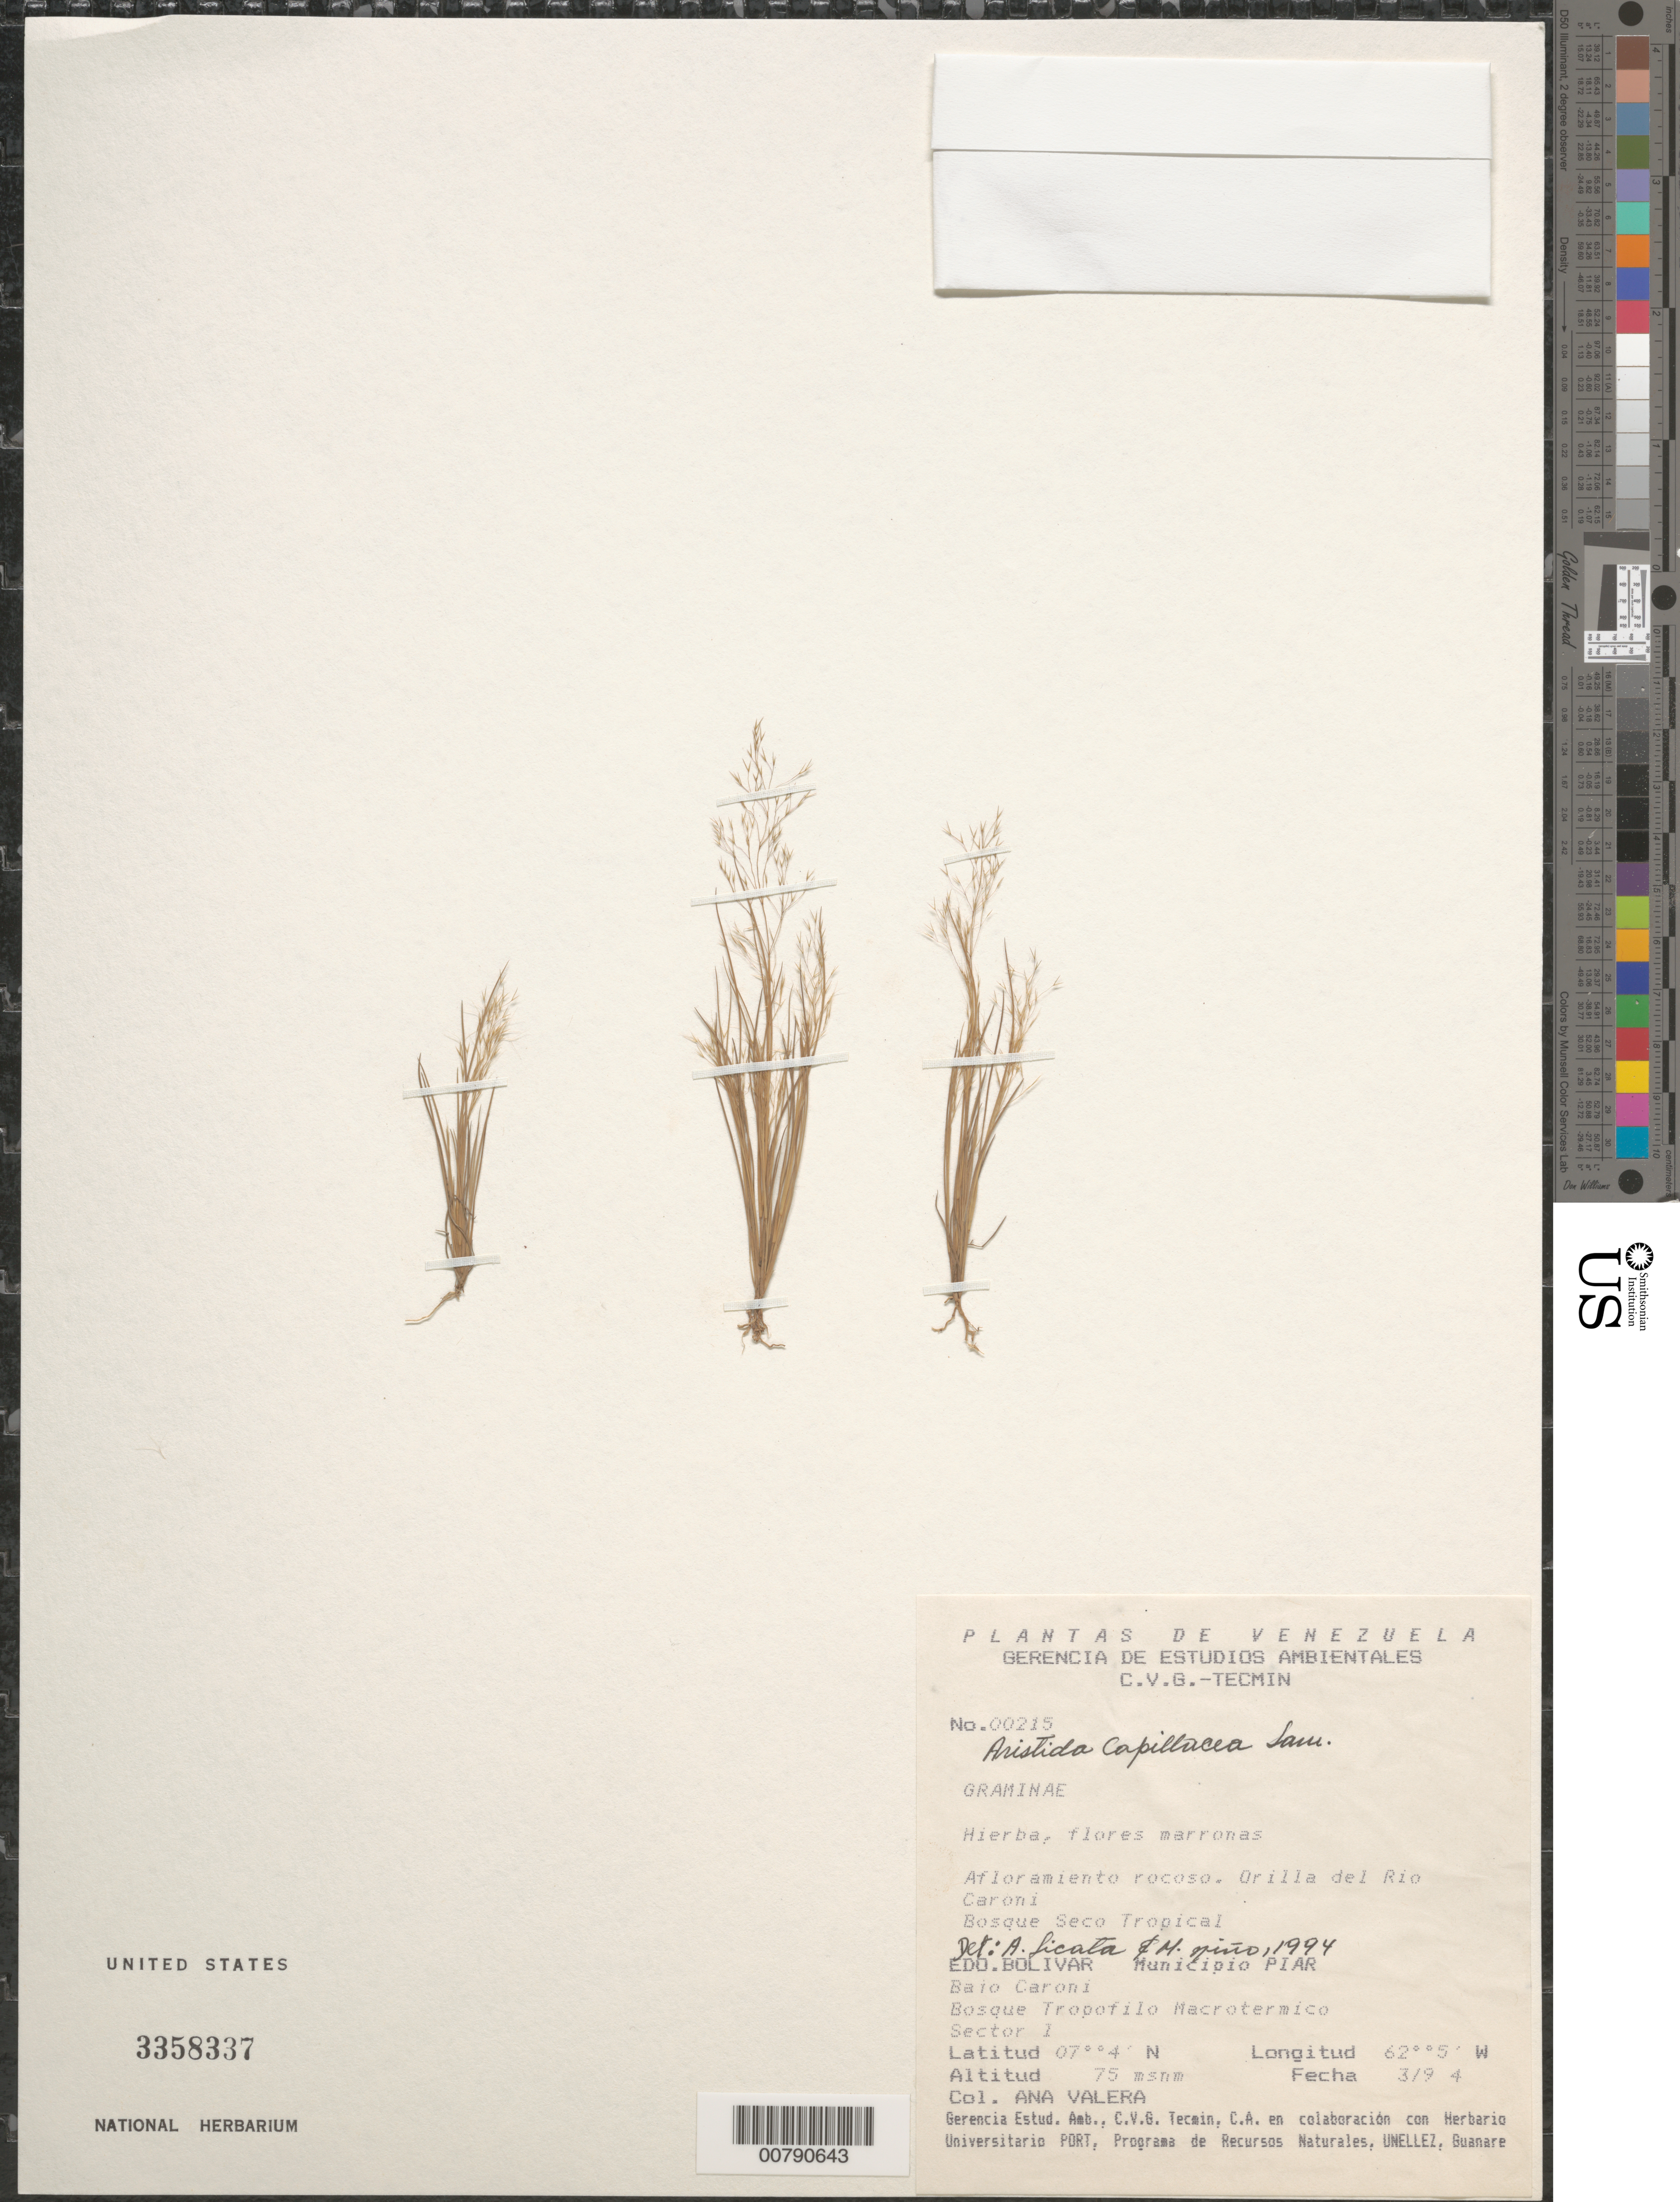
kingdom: Plantae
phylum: Tracheophyta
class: Liliopsida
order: Poales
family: Poaceae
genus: Aristida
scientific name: Aristida capillacea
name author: Lam.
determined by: Licata, A.; Niño, S. M.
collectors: A. Valera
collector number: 215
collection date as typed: Mar-94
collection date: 1994-03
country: Venezuela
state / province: Bolívar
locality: Mun. Piar, Bajo Caroní, sector I; Río Caroní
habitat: Afloramiento rocoso, orilla del rio, bosque seco tropical; bosque tropofilo macrotermico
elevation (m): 75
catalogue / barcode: US 3358337